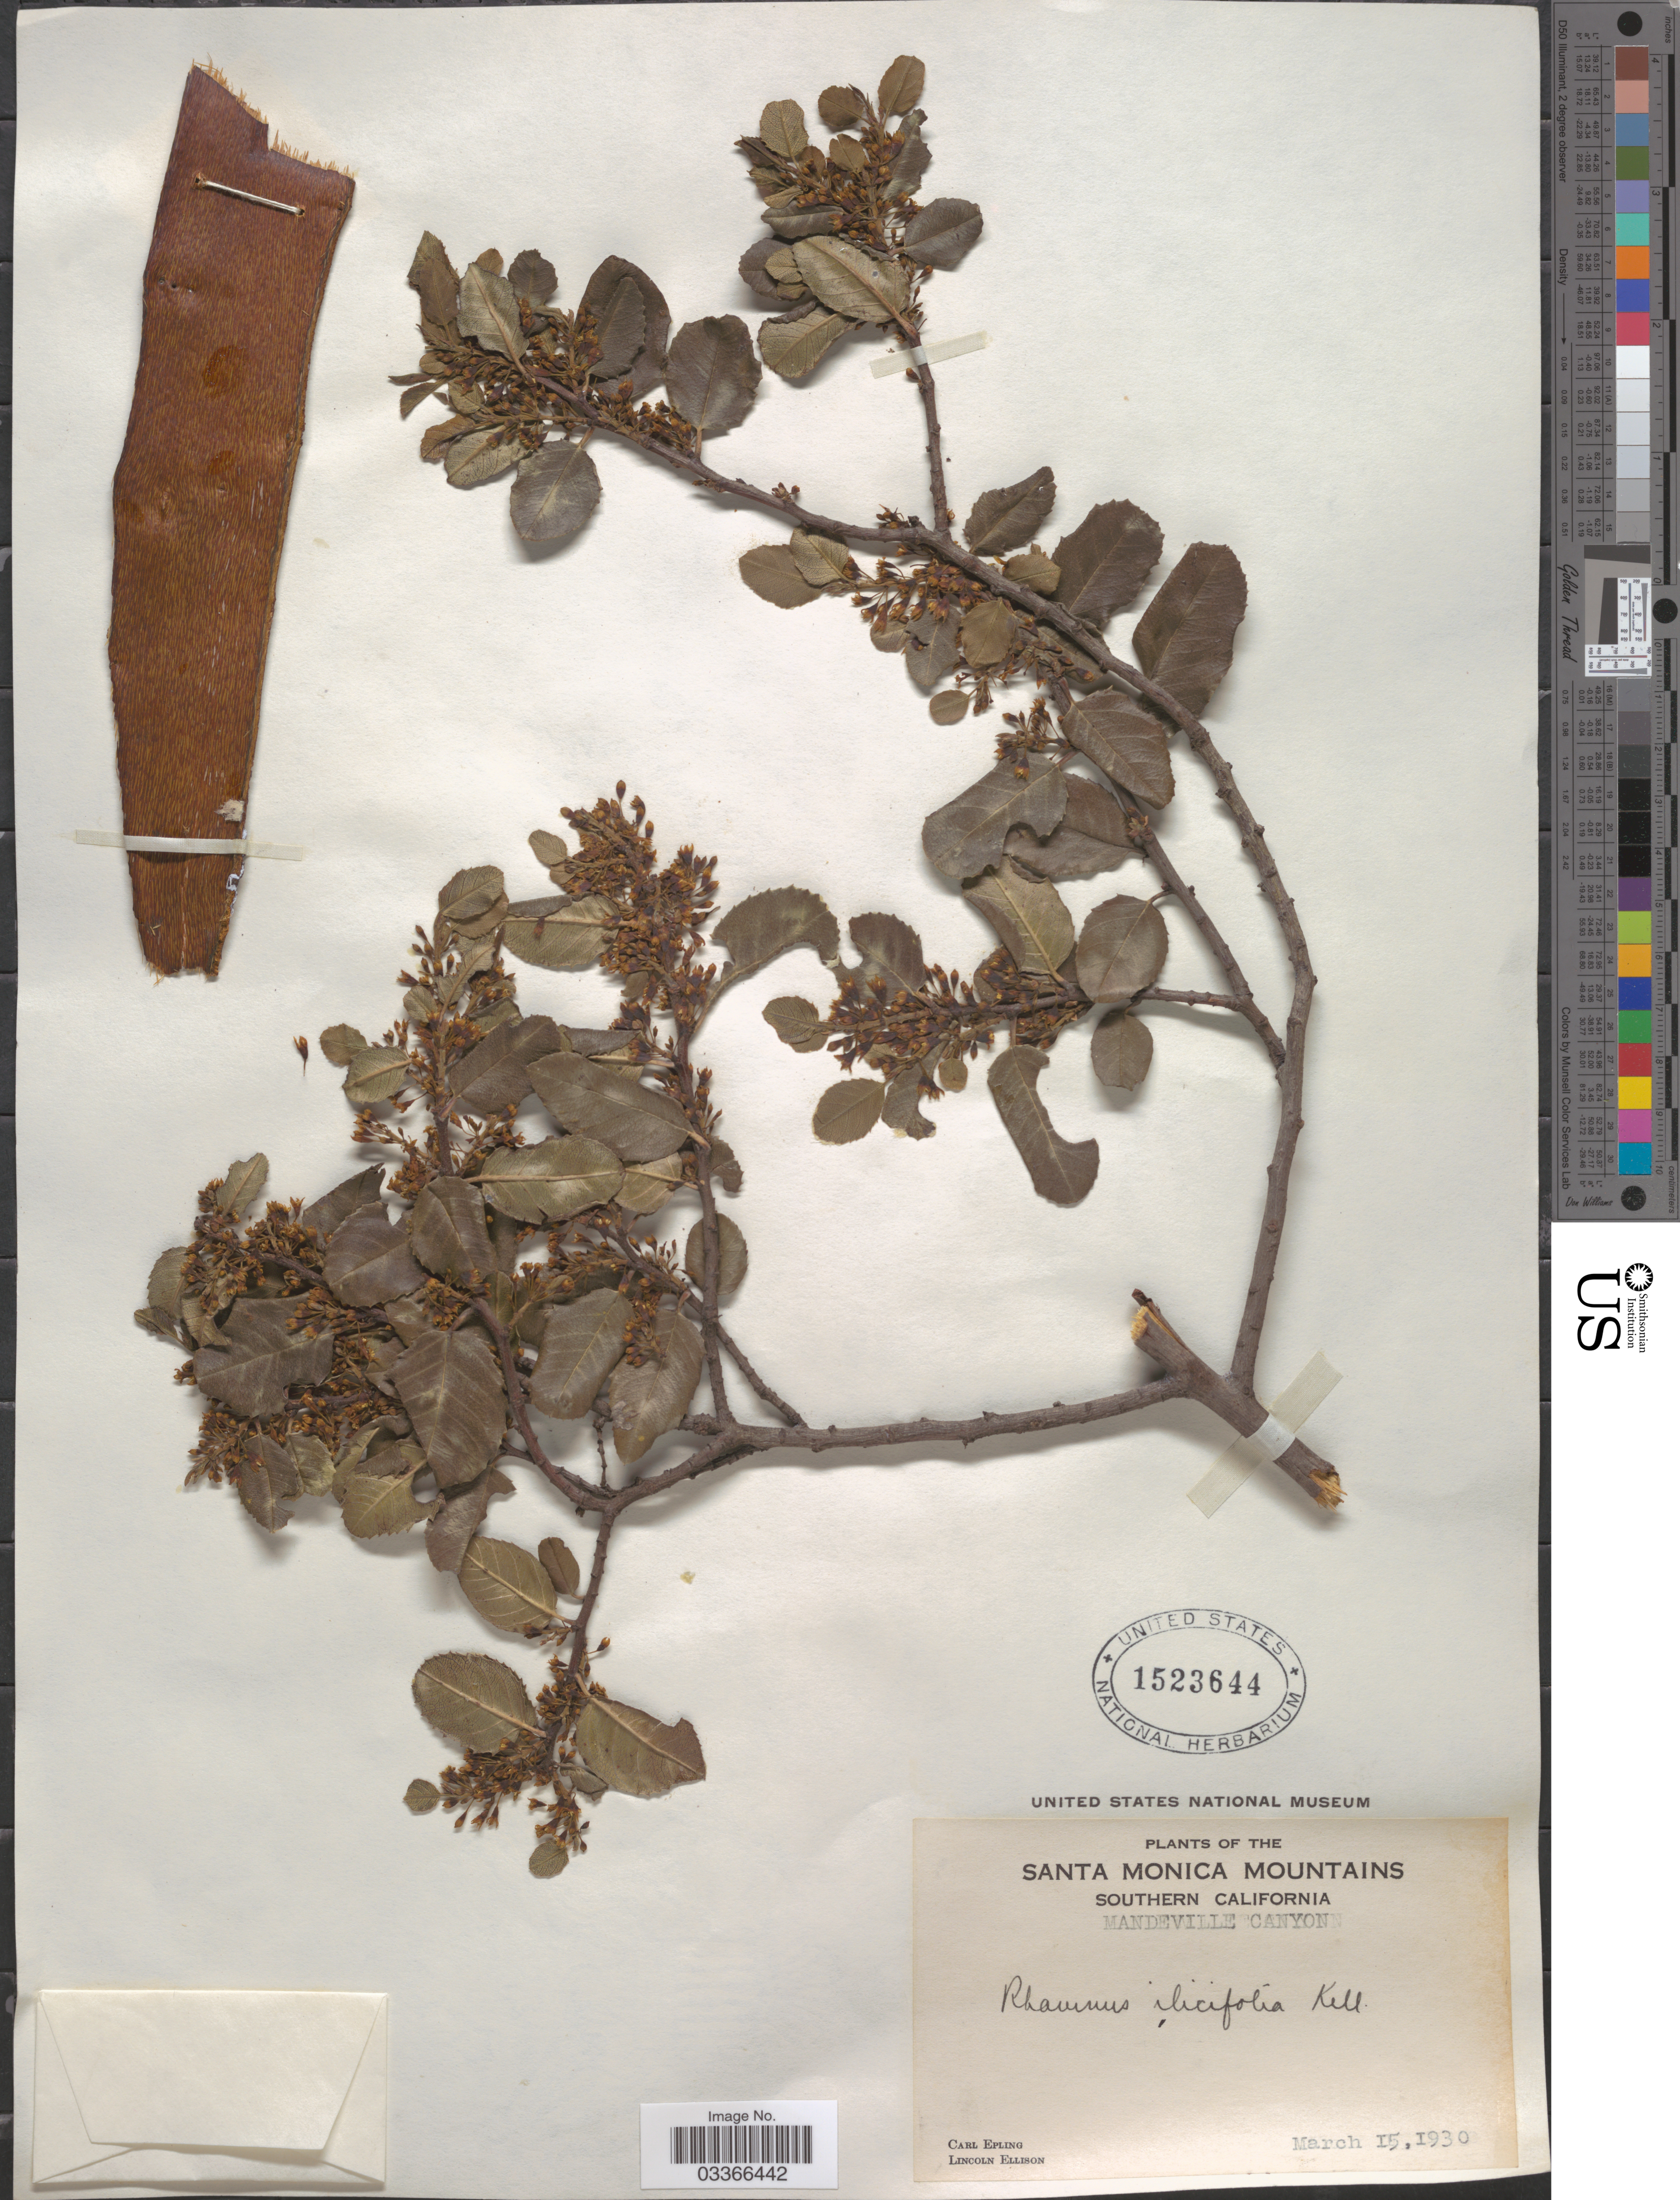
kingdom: Plantae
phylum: Tracheophyta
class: Magnoliopsida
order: Rosales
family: Rhamnaceae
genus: Rhamnus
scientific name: Rhamnus crocea var. ilicifolia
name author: (Kellogg) Greene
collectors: C. C. Epling & L. Ellison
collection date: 1930-03-15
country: United States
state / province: California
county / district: Los Angeles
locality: Santa Monica Mountains. Southern California. Mandeville Canyon.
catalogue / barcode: US 1523644